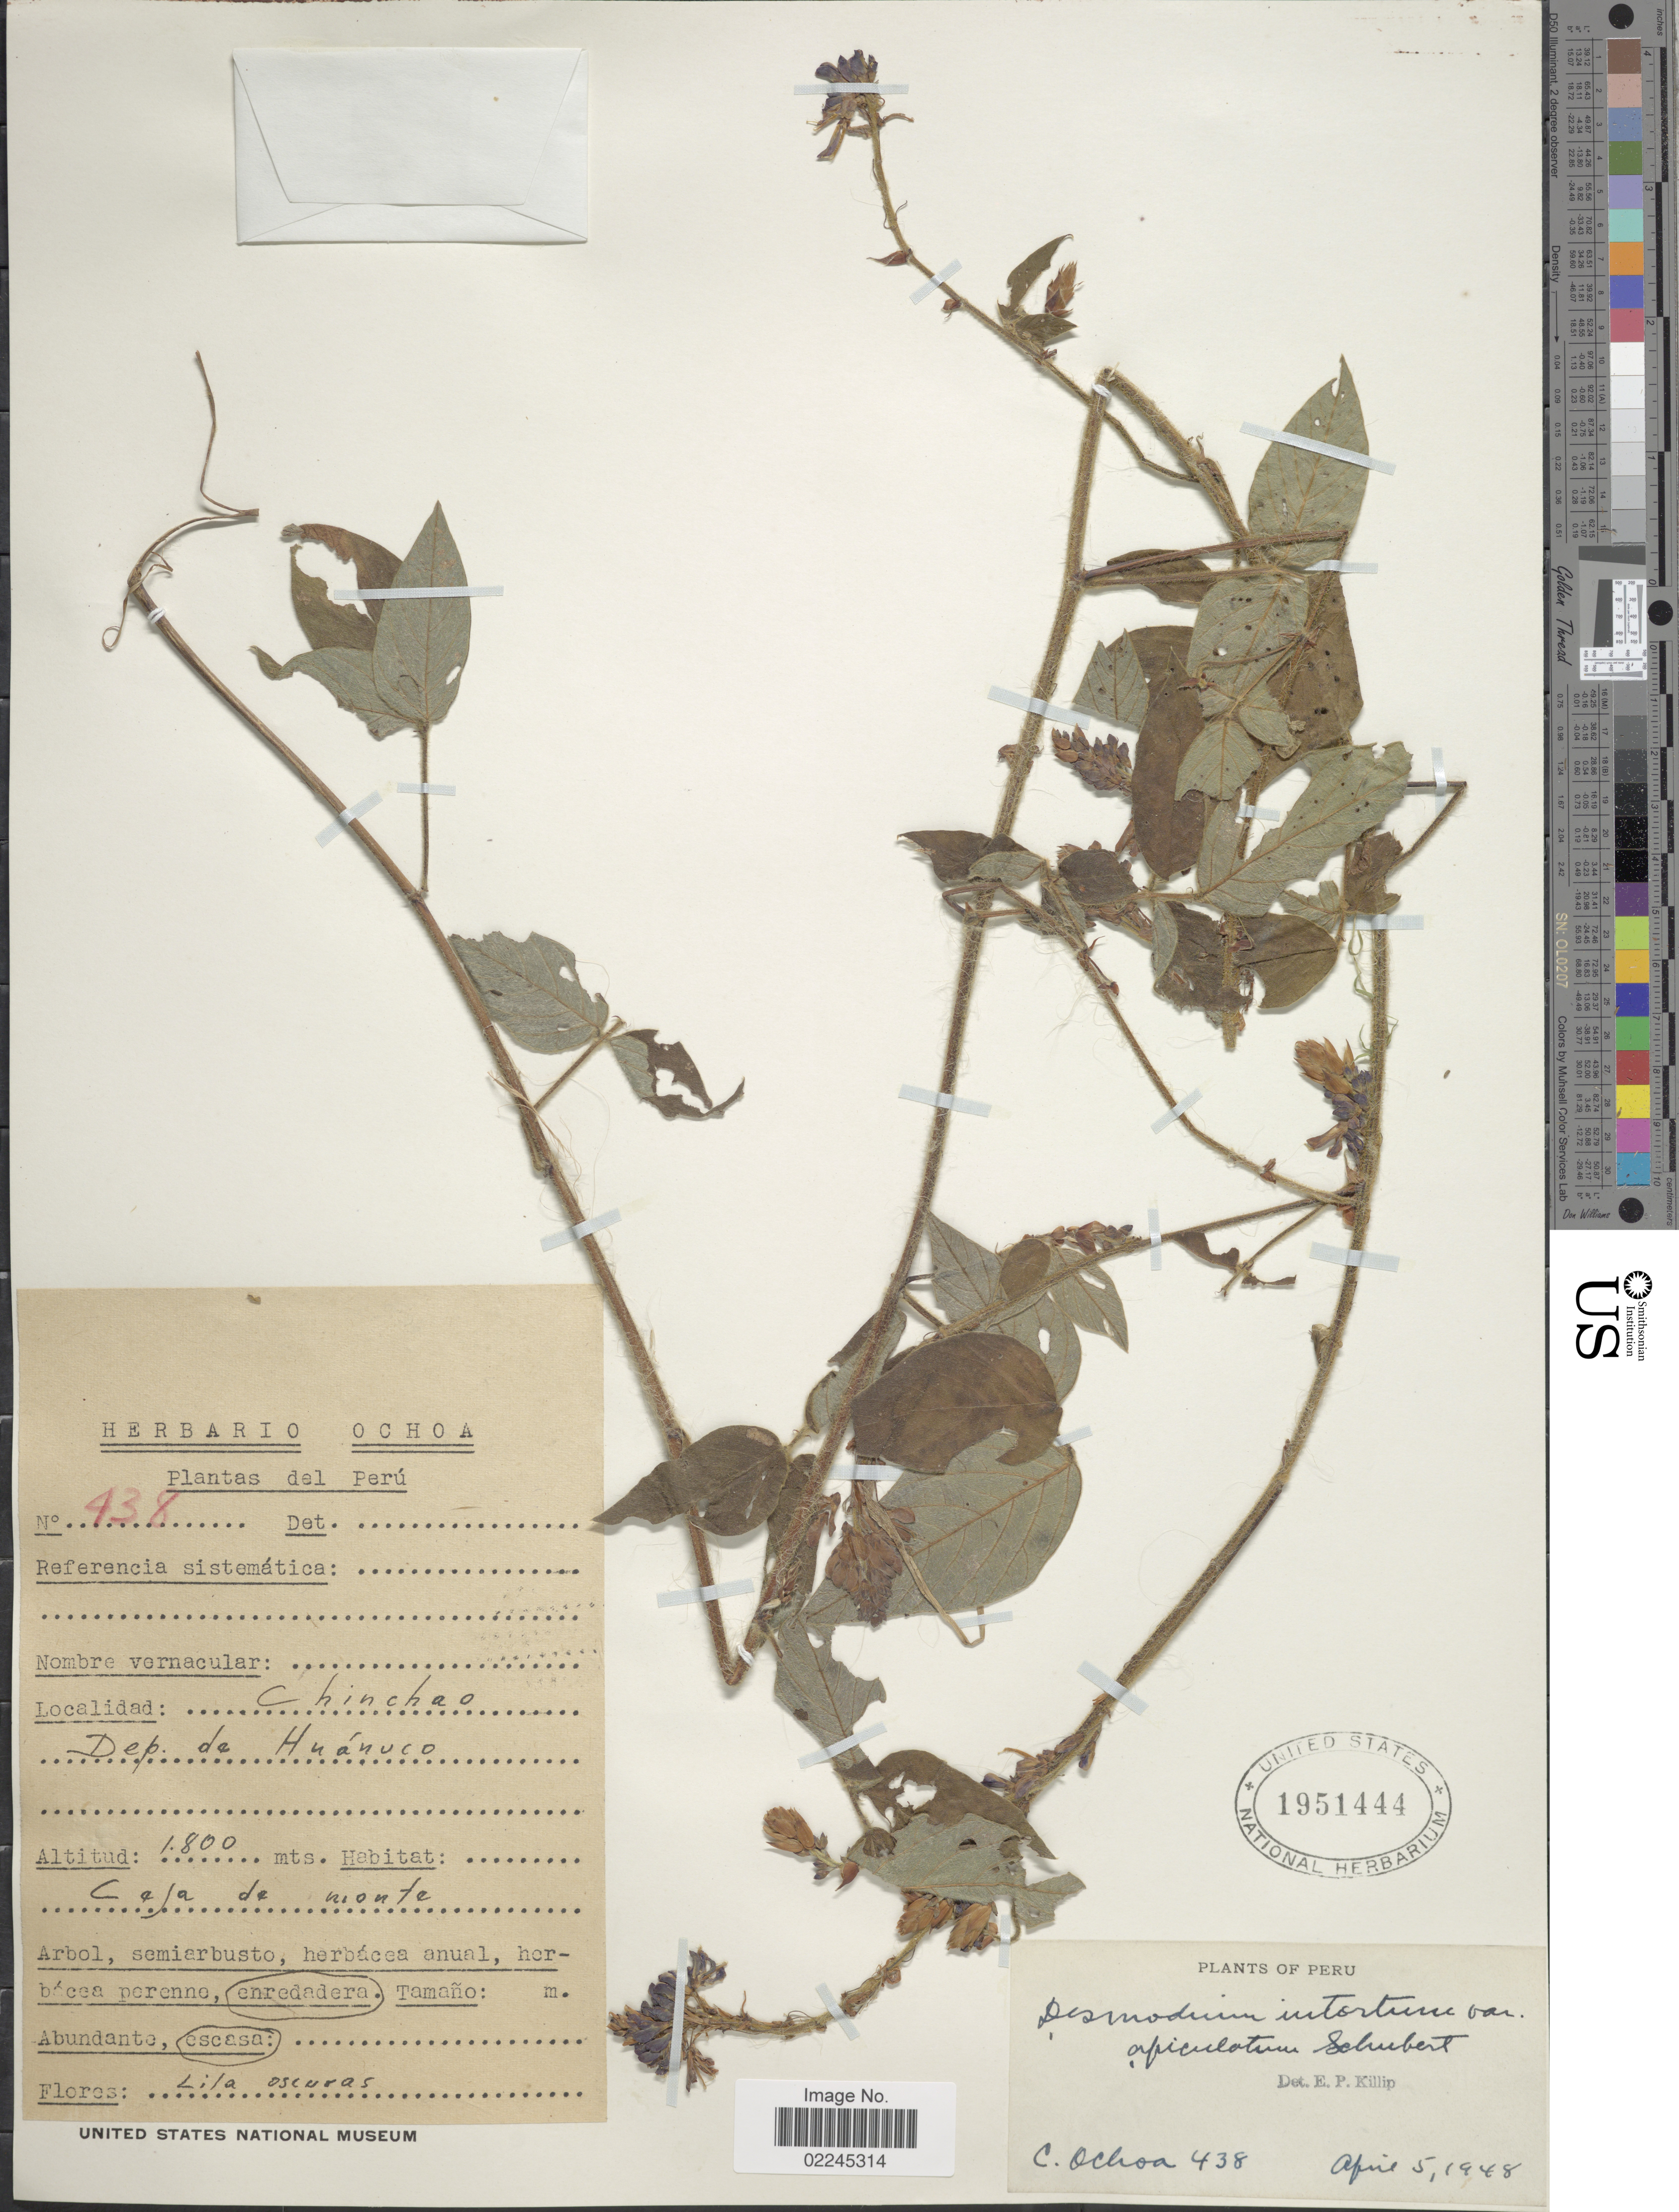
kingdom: Plantae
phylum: Tracheophyta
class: Magnoliopsida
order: Fabales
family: Fabaceae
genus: Desmodium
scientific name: Desmodium intortum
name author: (Mill.) Urb.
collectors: C. Ochoa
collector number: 438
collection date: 1948-04-05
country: Peru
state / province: Huánuco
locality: Chinchao. Dep. de Huanuco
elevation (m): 1800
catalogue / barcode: US 1951444